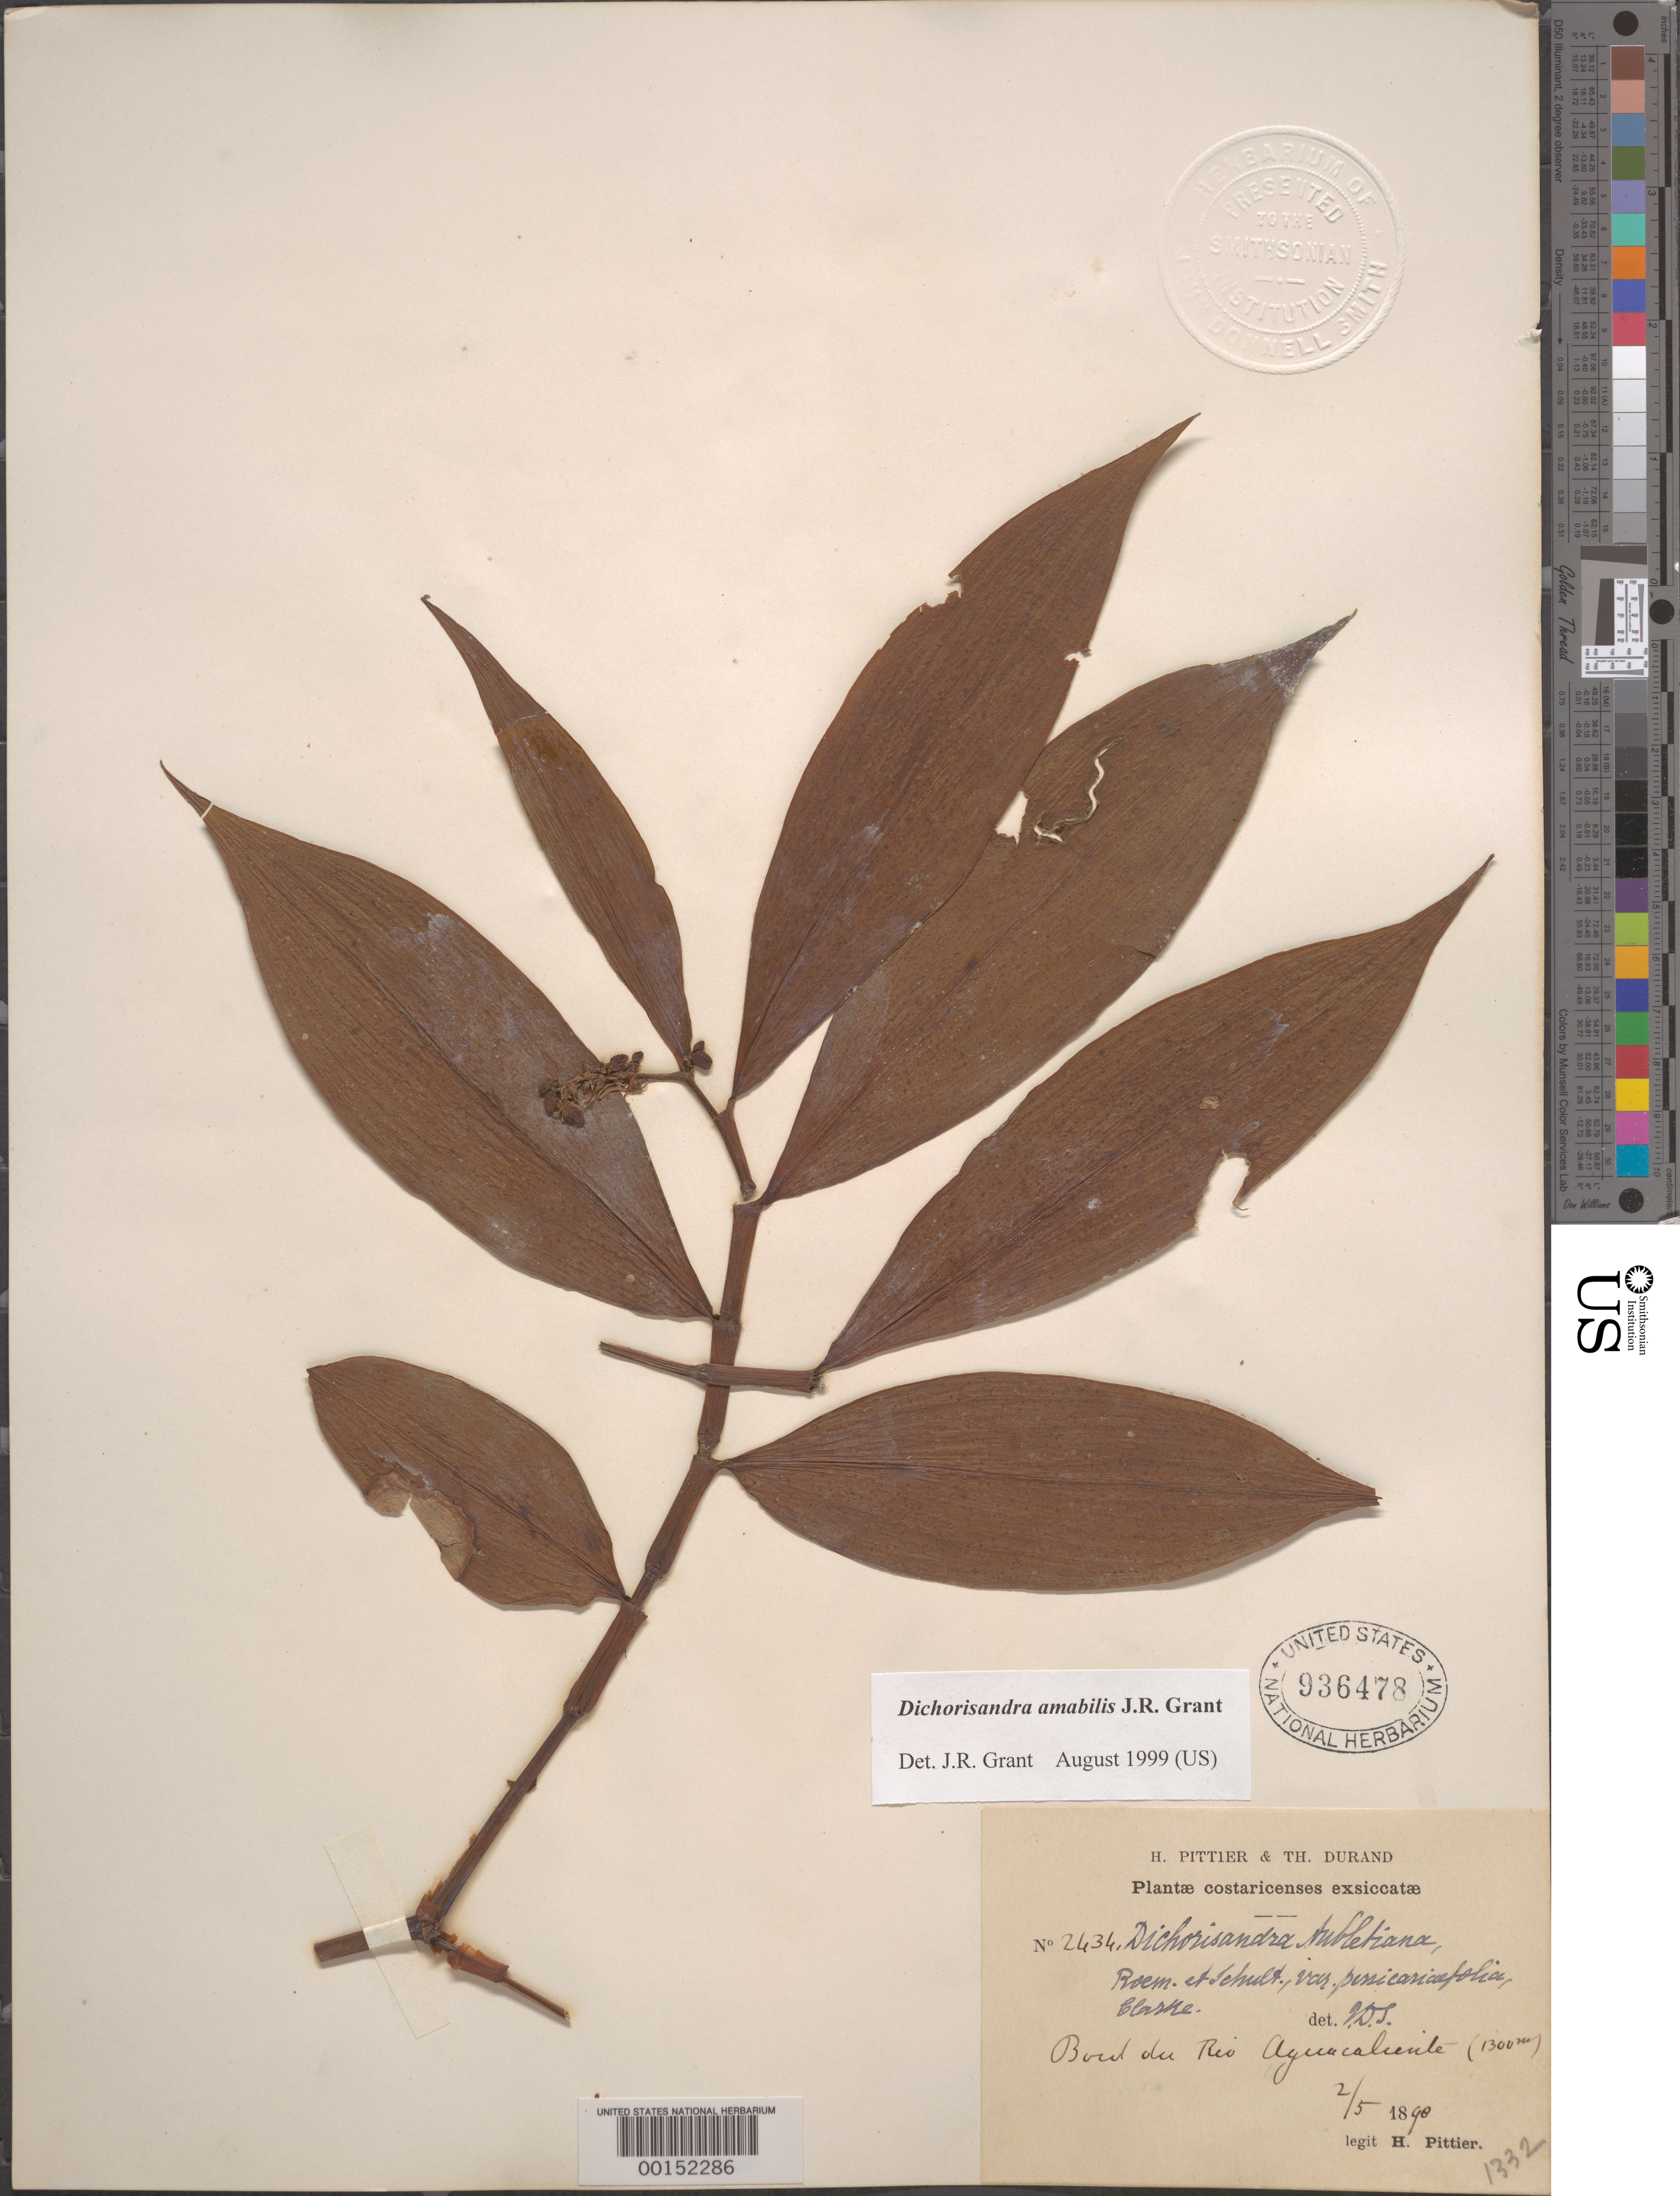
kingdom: Plantae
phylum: Tracheophyta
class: Liliopsida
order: Commelinales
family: Commelinaceae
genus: Dichorisandra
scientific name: Dichorisandra hexandra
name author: (Aubl.) Standl.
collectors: H. F. Pittier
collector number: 2636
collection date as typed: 02 May 1890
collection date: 1890-05-02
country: Costa Rica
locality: Rio Aquacaliente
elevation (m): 1300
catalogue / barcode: US 936478